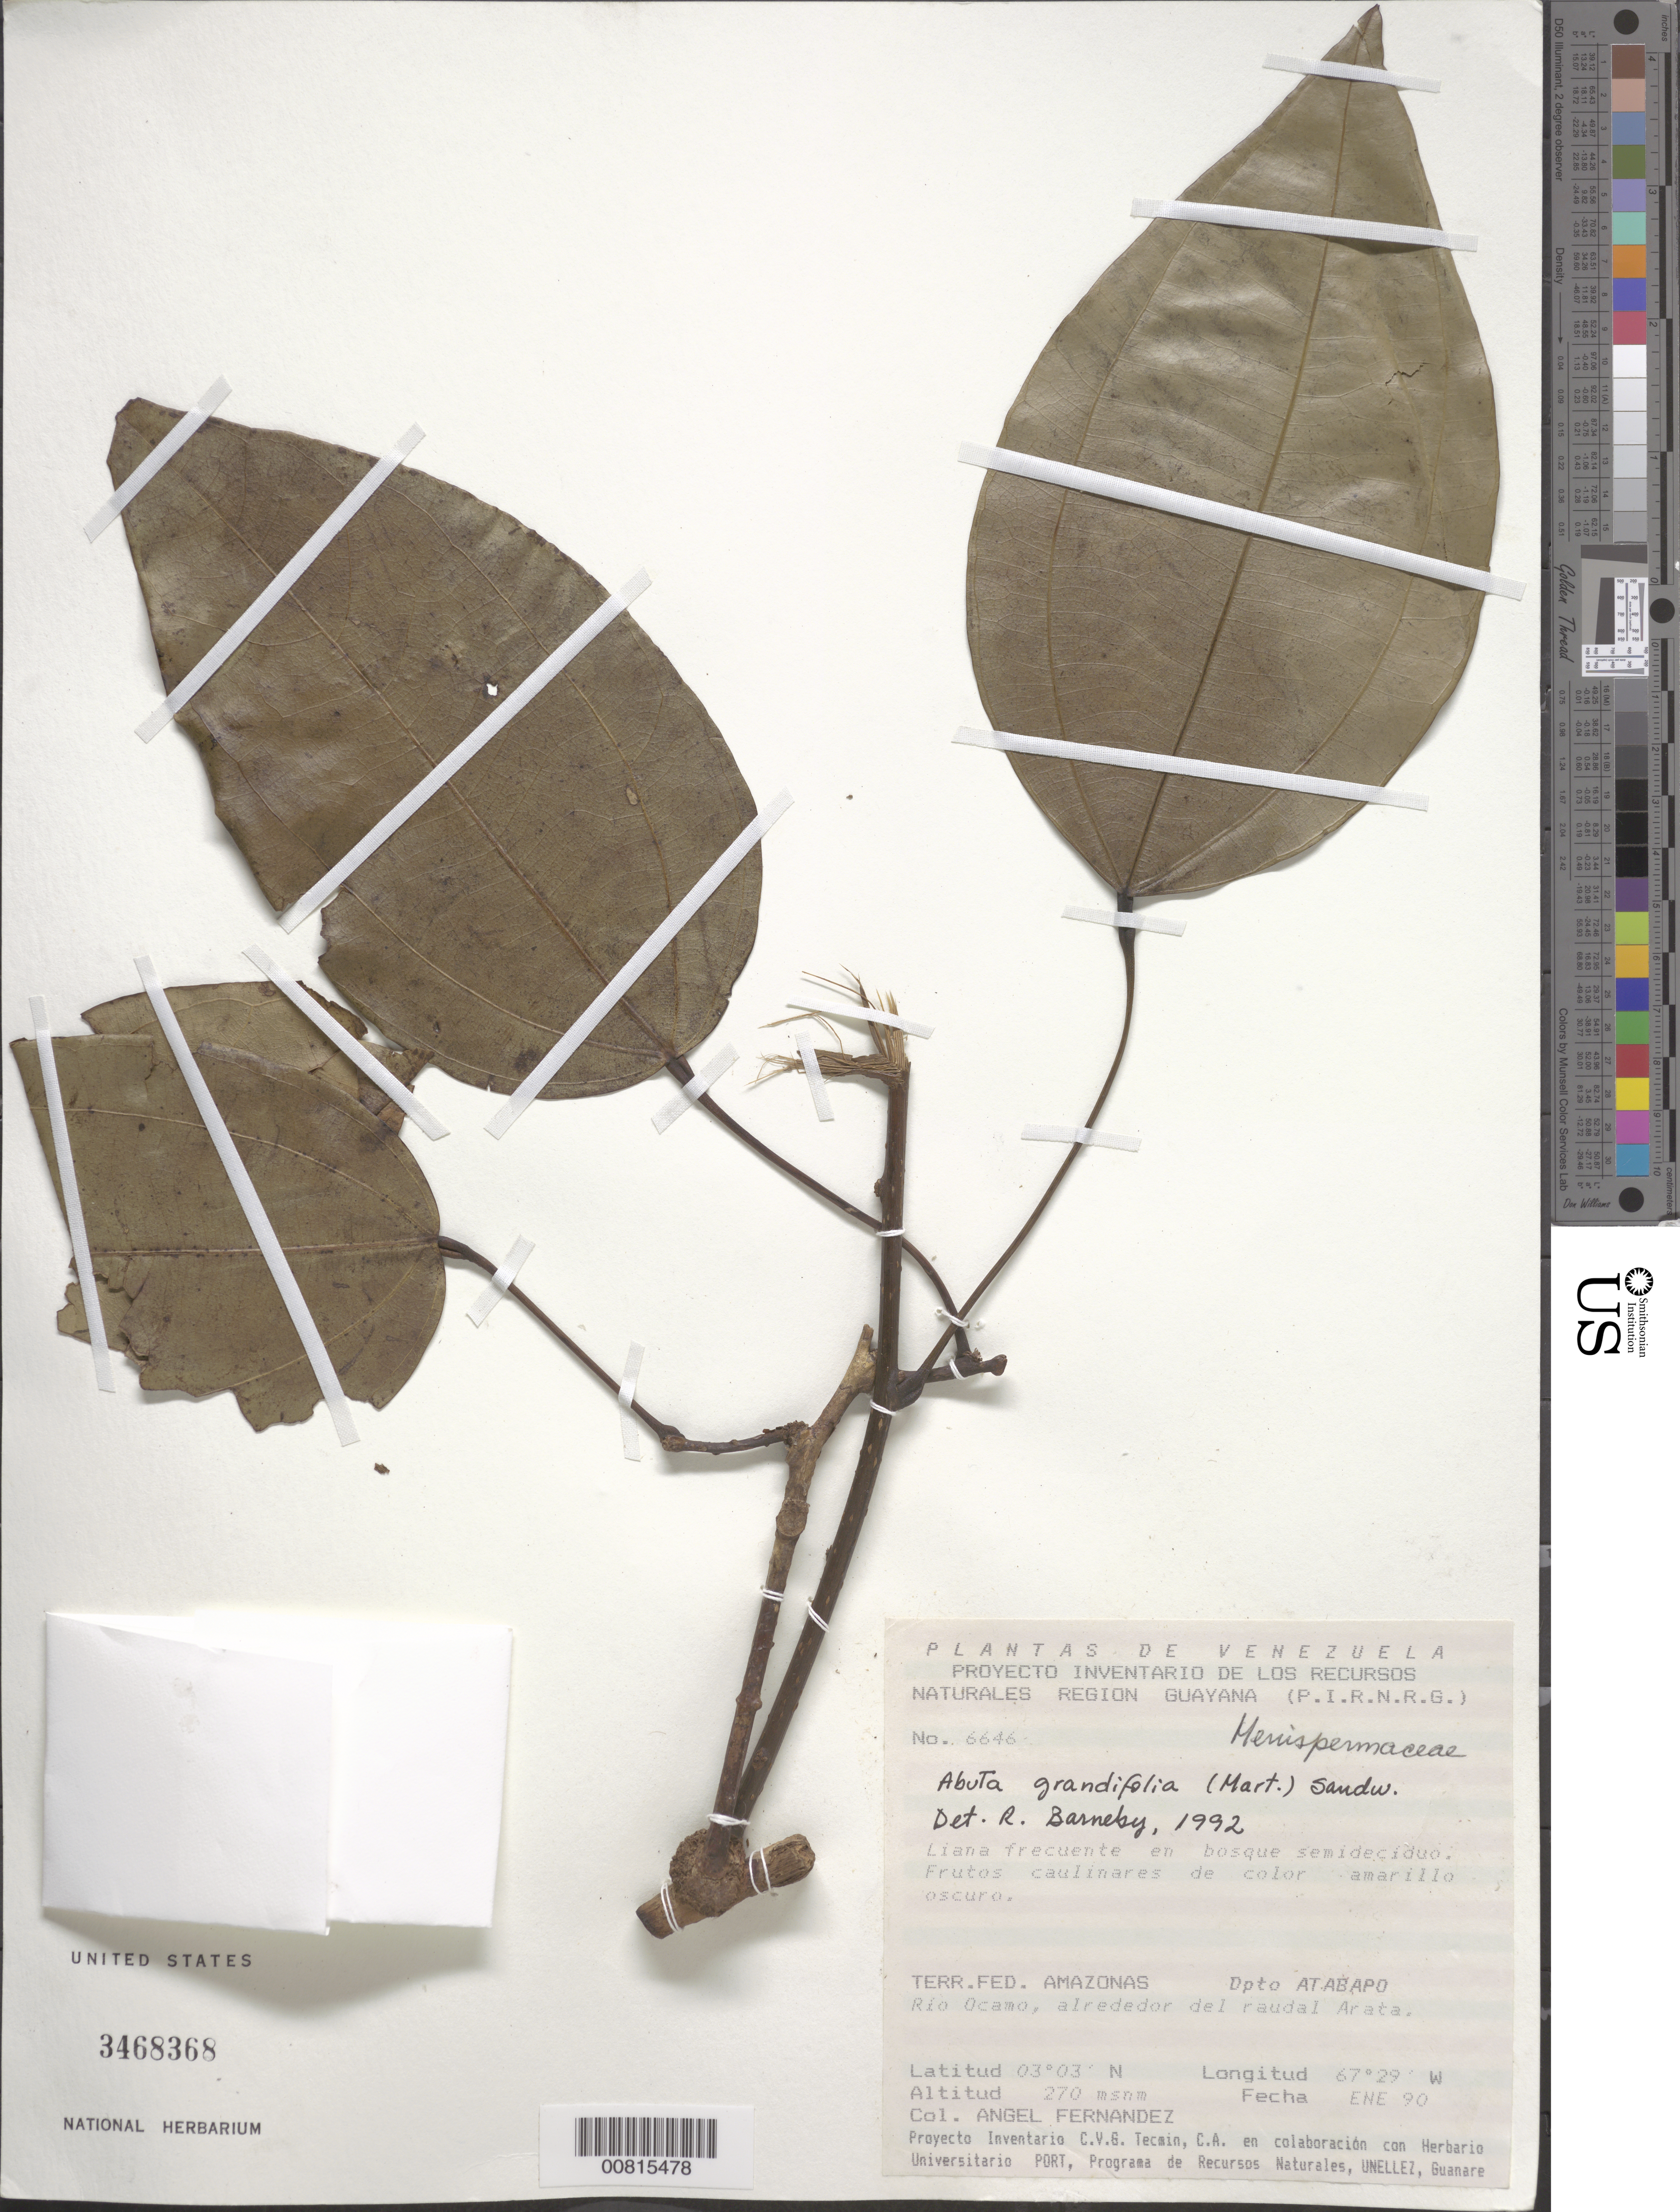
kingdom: Plantae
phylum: Tracheophyta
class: Magnoliopsida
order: Ranunculales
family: Menispermaceae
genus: Abuta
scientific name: Abuta grandifolia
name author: (Mart.) Sandwith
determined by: Barneby, Rupert C., (NY)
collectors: A. Fernández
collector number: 6646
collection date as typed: Jan-90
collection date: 1990-01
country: Venezuela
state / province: Amazonas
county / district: Atabapo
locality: Río Ocamo, alrededor del raudal Arata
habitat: Bosque semideciduo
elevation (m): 270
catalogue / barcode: US 3468368